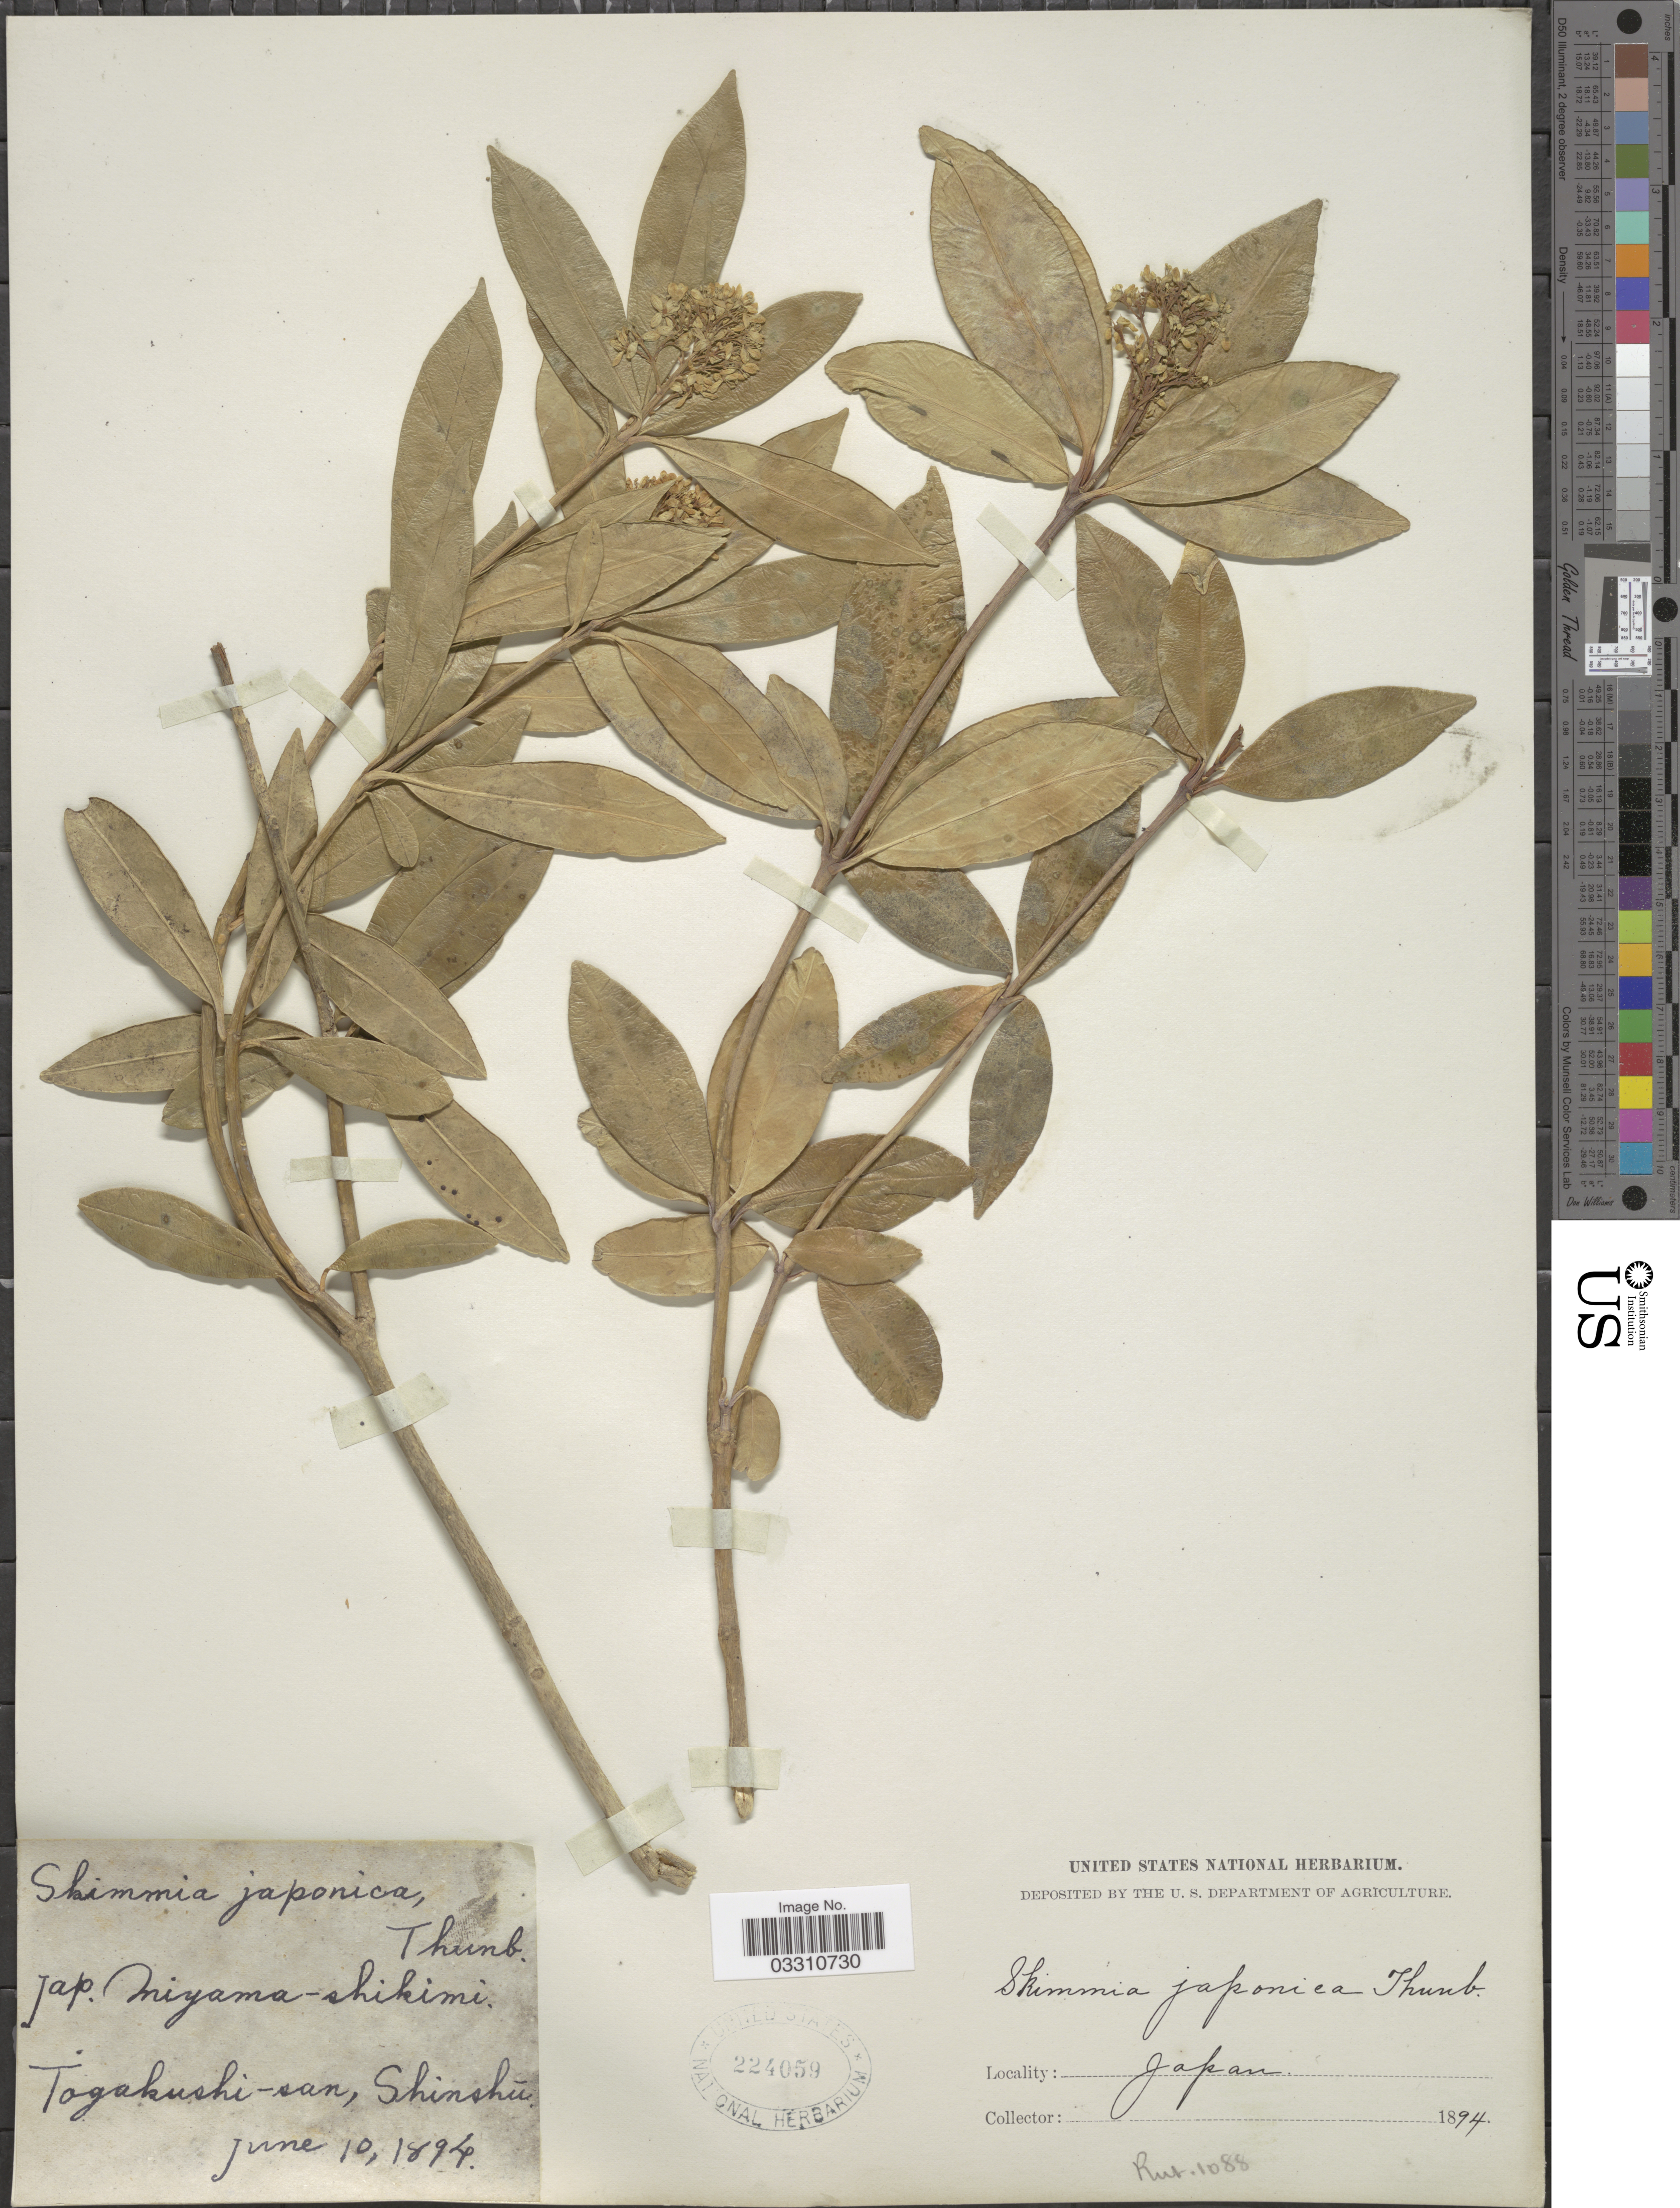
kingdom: Plantae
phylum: Tracheophyta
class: Magnoliopsida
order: Sapindales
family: Rutaceae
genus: Skimmia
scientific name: Skimmia japonica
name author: Thunb.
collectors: ex herb. United States National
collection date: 1894-06-10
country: Japan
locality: Togakushi-san, Shinshū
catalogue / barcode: US 224059